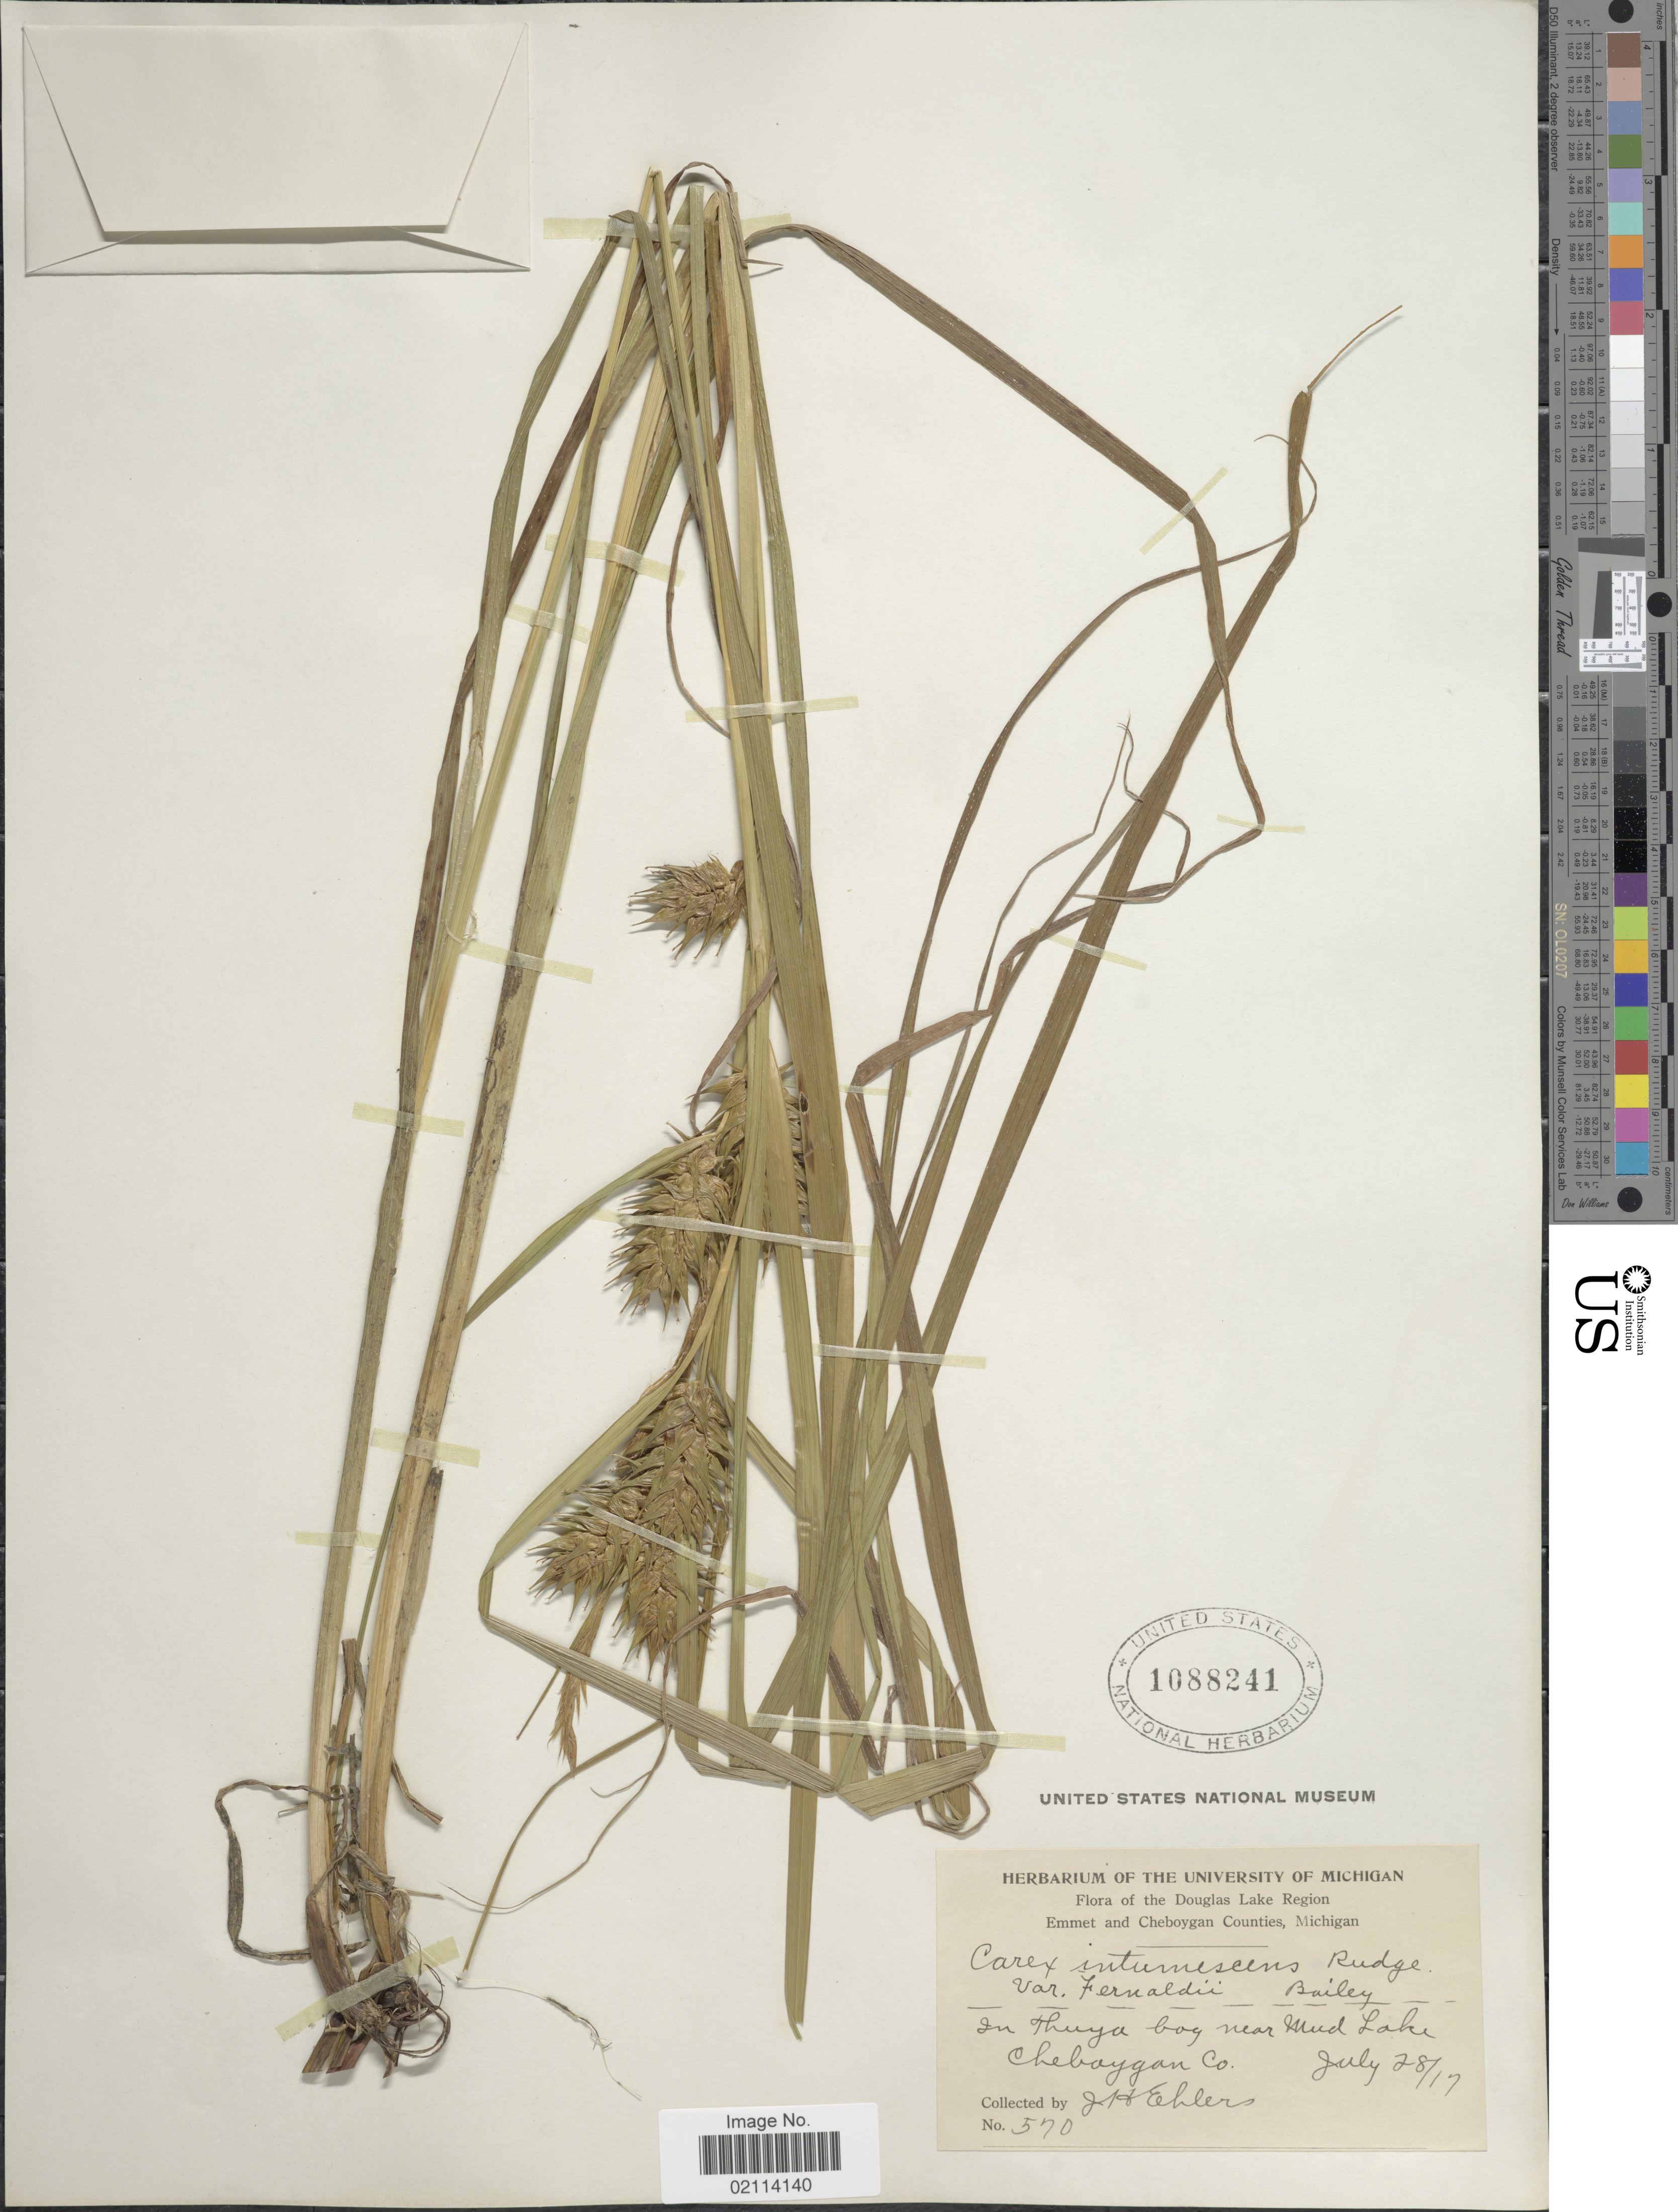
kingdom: Plantae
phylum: Tracheophyta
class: Liliopsida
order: Poales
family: Cyperaceae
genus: Carex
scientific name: Carex intumescens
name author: Rudge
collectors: J. H. Ehlers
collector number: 570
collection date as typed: Transcribed d/m/y: 28/7/17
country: United States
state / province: Michigan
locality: In Thuya bog near Mud Lake, Cheboygan Co., The Douglas Lake Region.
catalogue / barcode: US 1088241